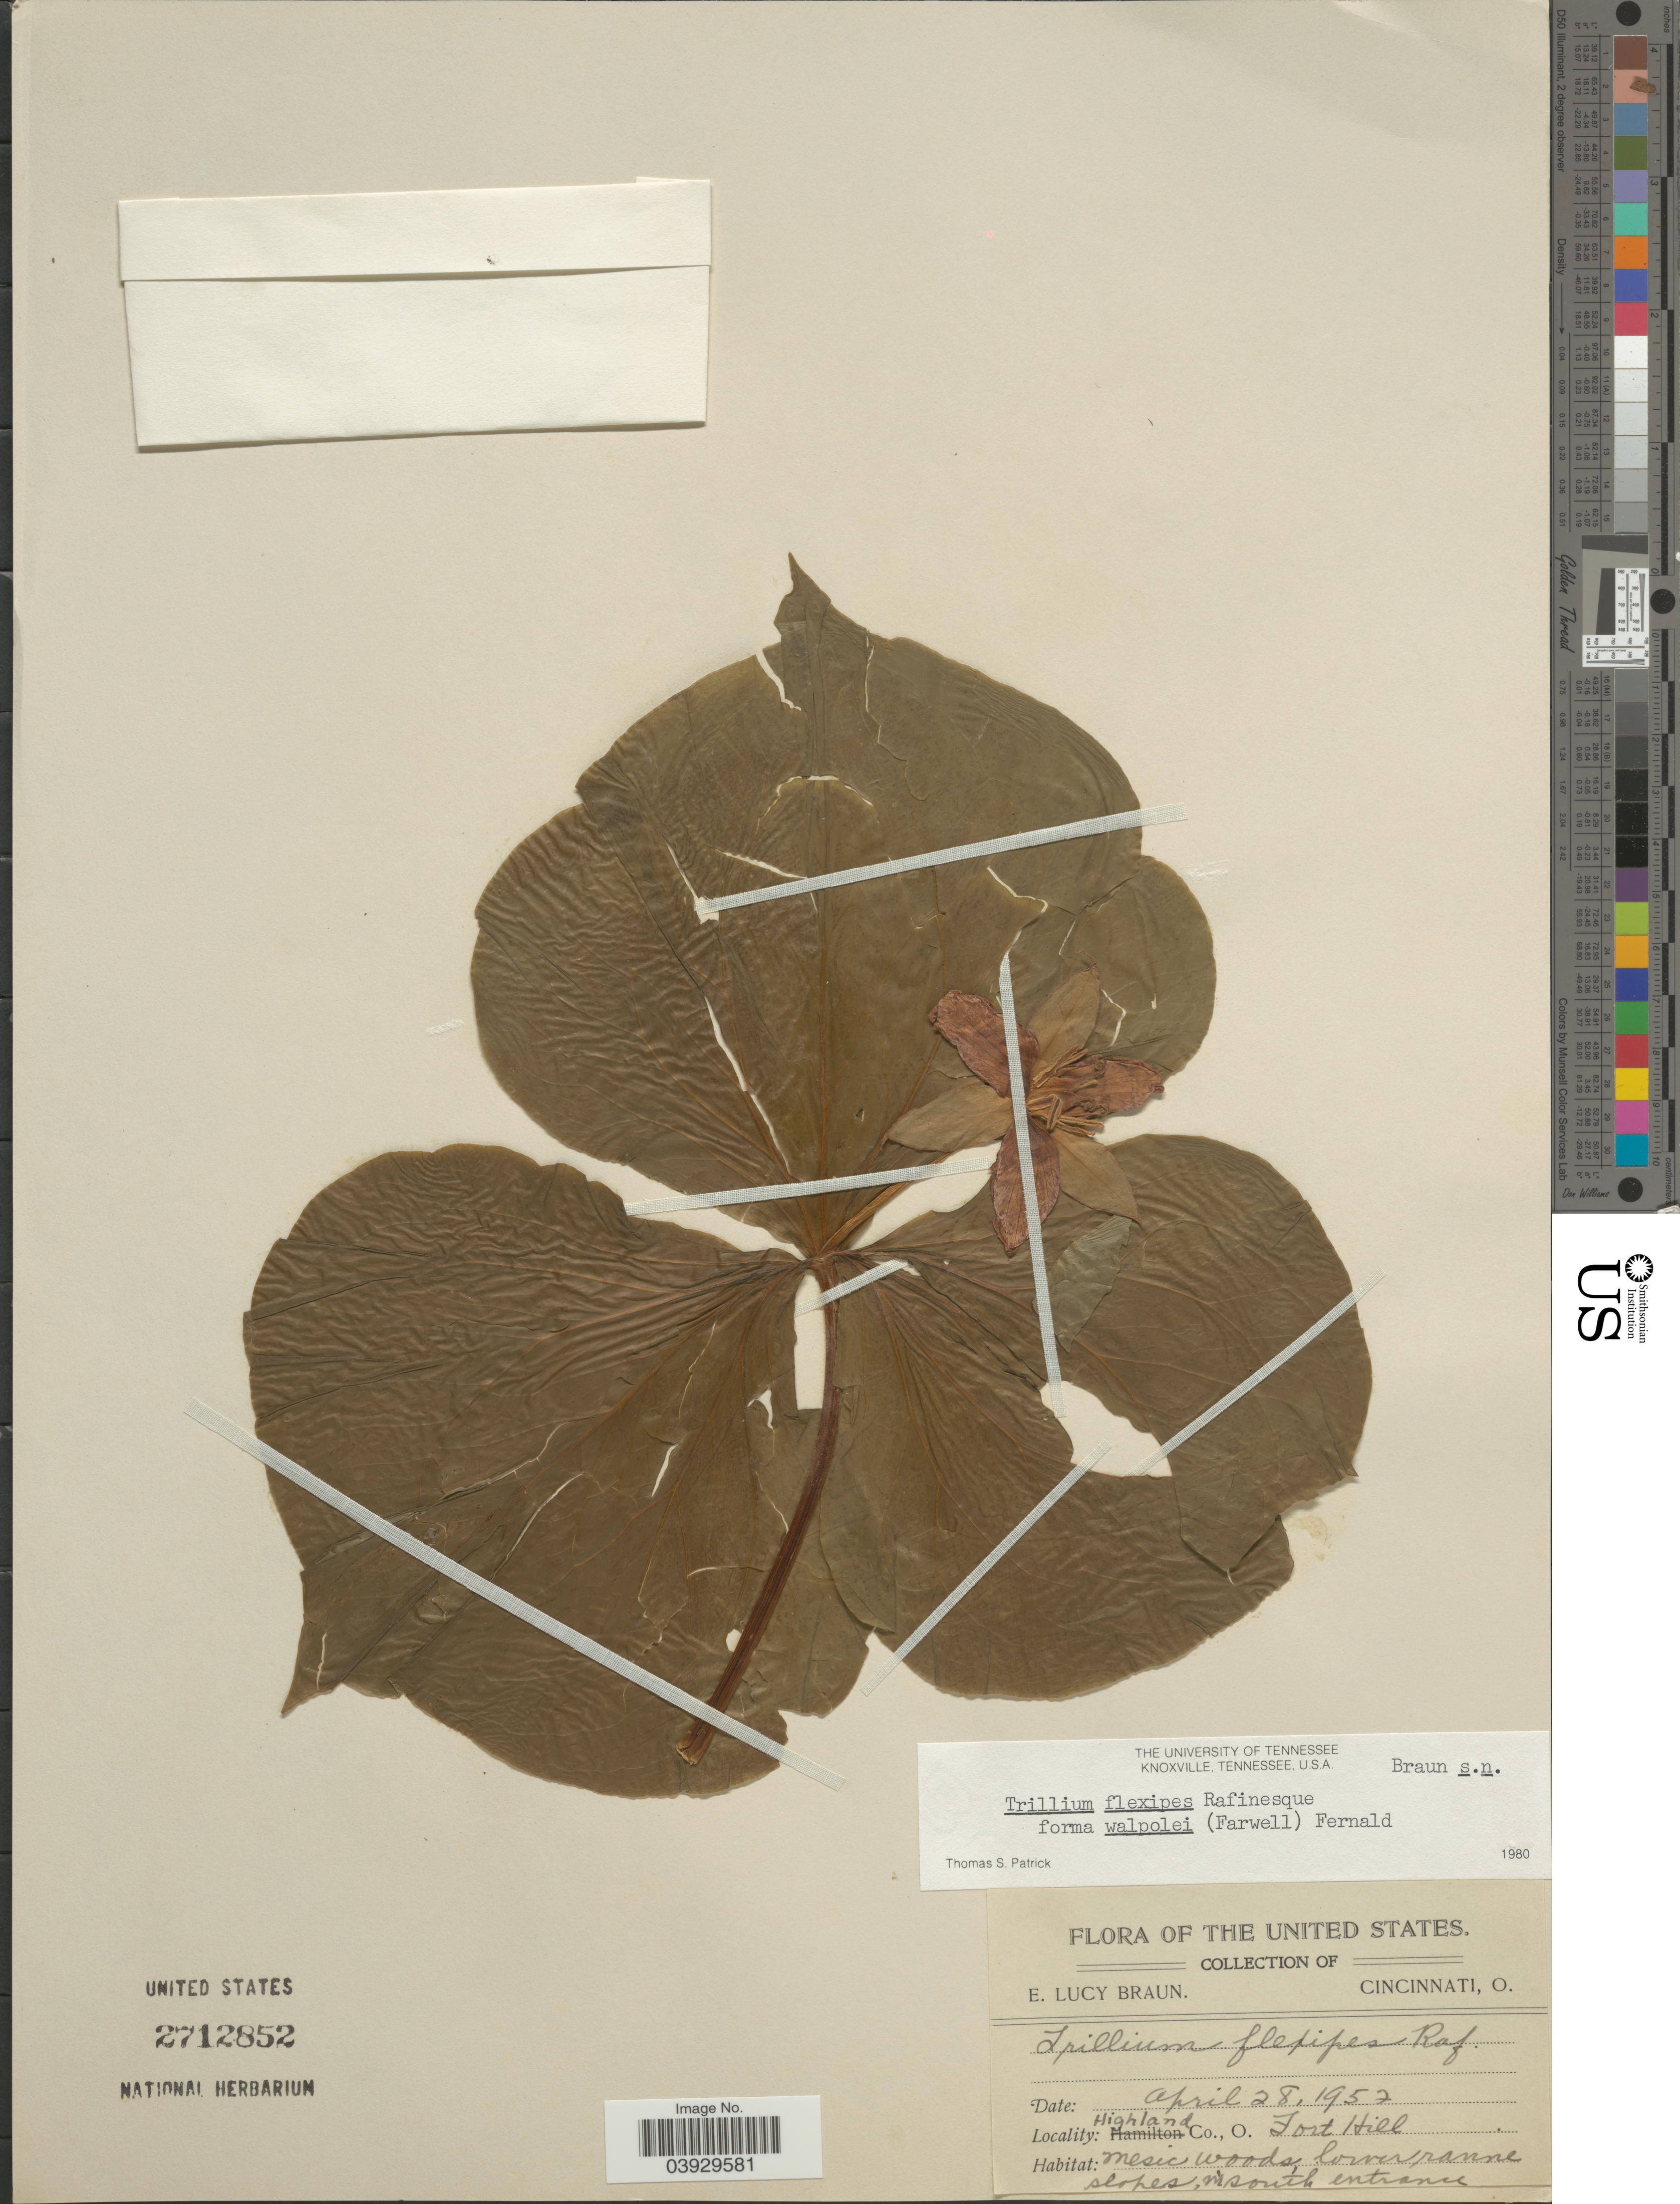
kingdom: Plantae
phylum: Tracheophyta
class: Liliopsida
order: Liliales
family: Melanthiaceae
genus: Trillium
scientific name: Trillium flexipes f. walpolei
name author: (Farw.) Fernald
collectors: E. L. Braun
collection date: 1952-04-28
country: United States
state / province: Ohio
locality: Highland Co., Fort Hill. Nr south entrance.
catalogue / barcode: US 2712852